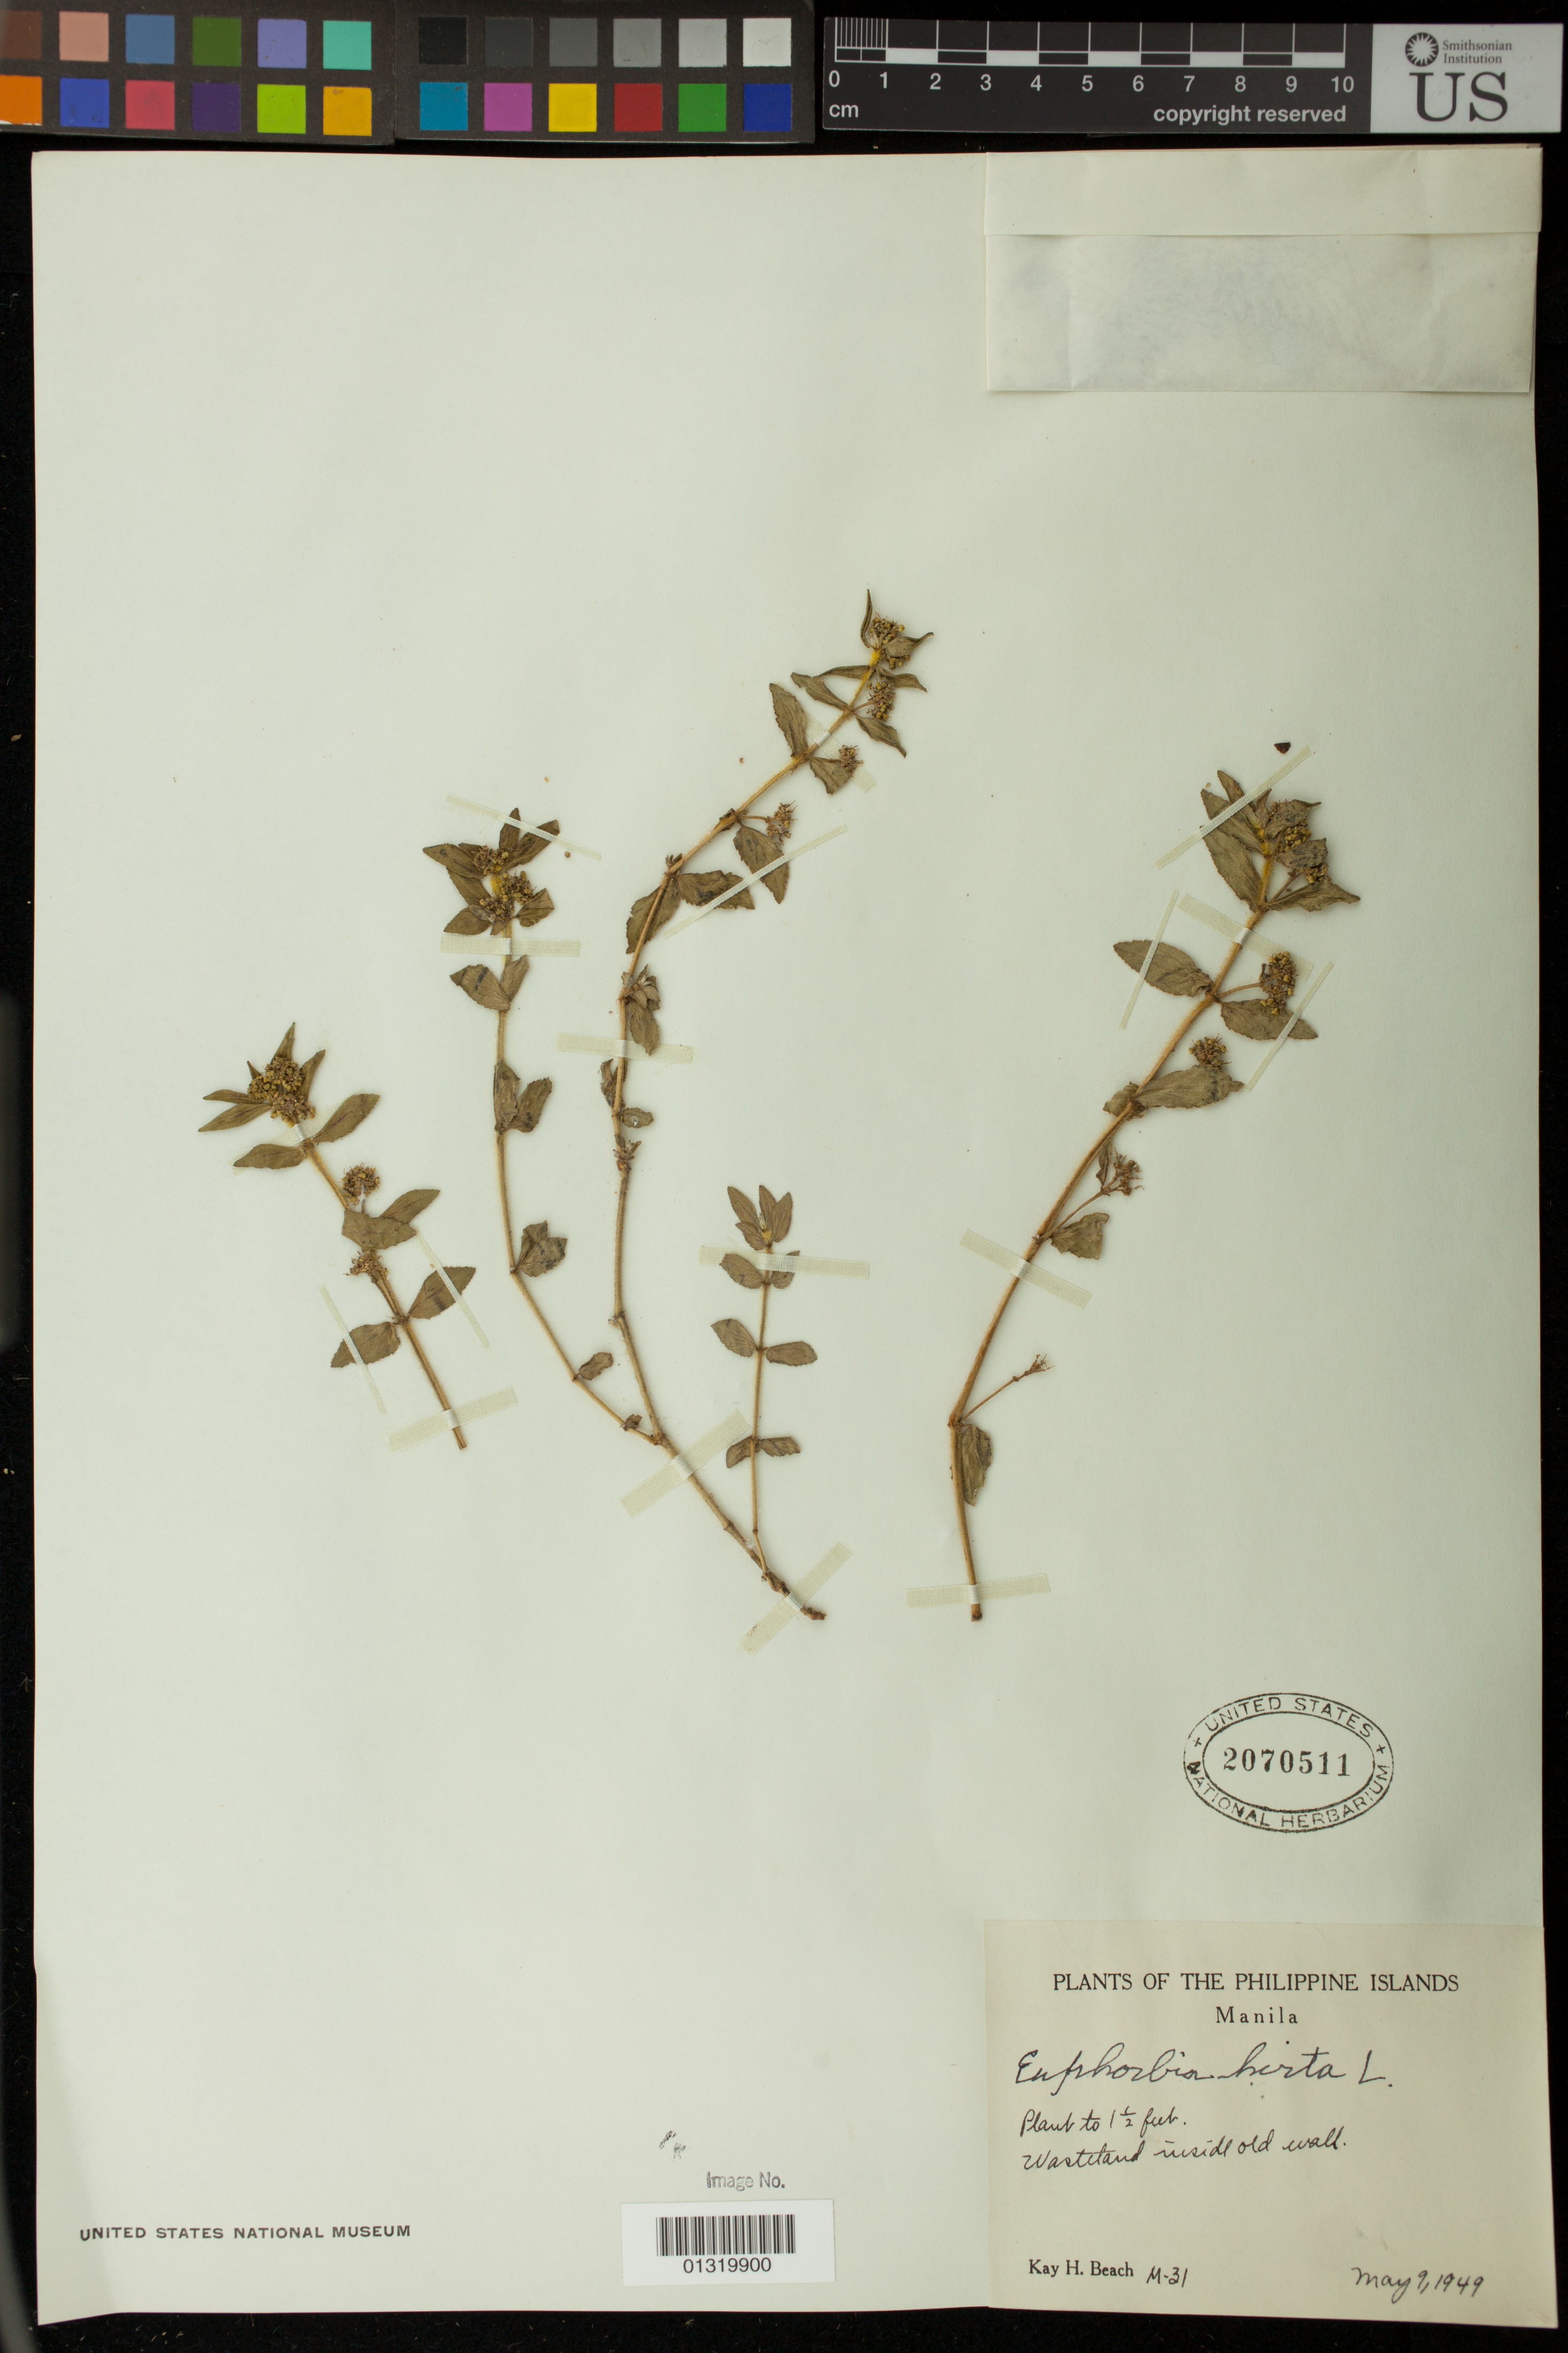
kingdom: Plantae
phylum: Tracheophyta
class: Magnoliopsida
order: Malpighiales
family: Euphorbiaceae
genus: Euphorbia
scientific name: Euphorbia hirta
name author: L.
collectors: K. H. Beach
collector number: M-31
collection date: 1949-05-09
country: Philippines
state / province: National Capital Region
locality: Manila; inside old wall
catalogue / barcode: US 2070511